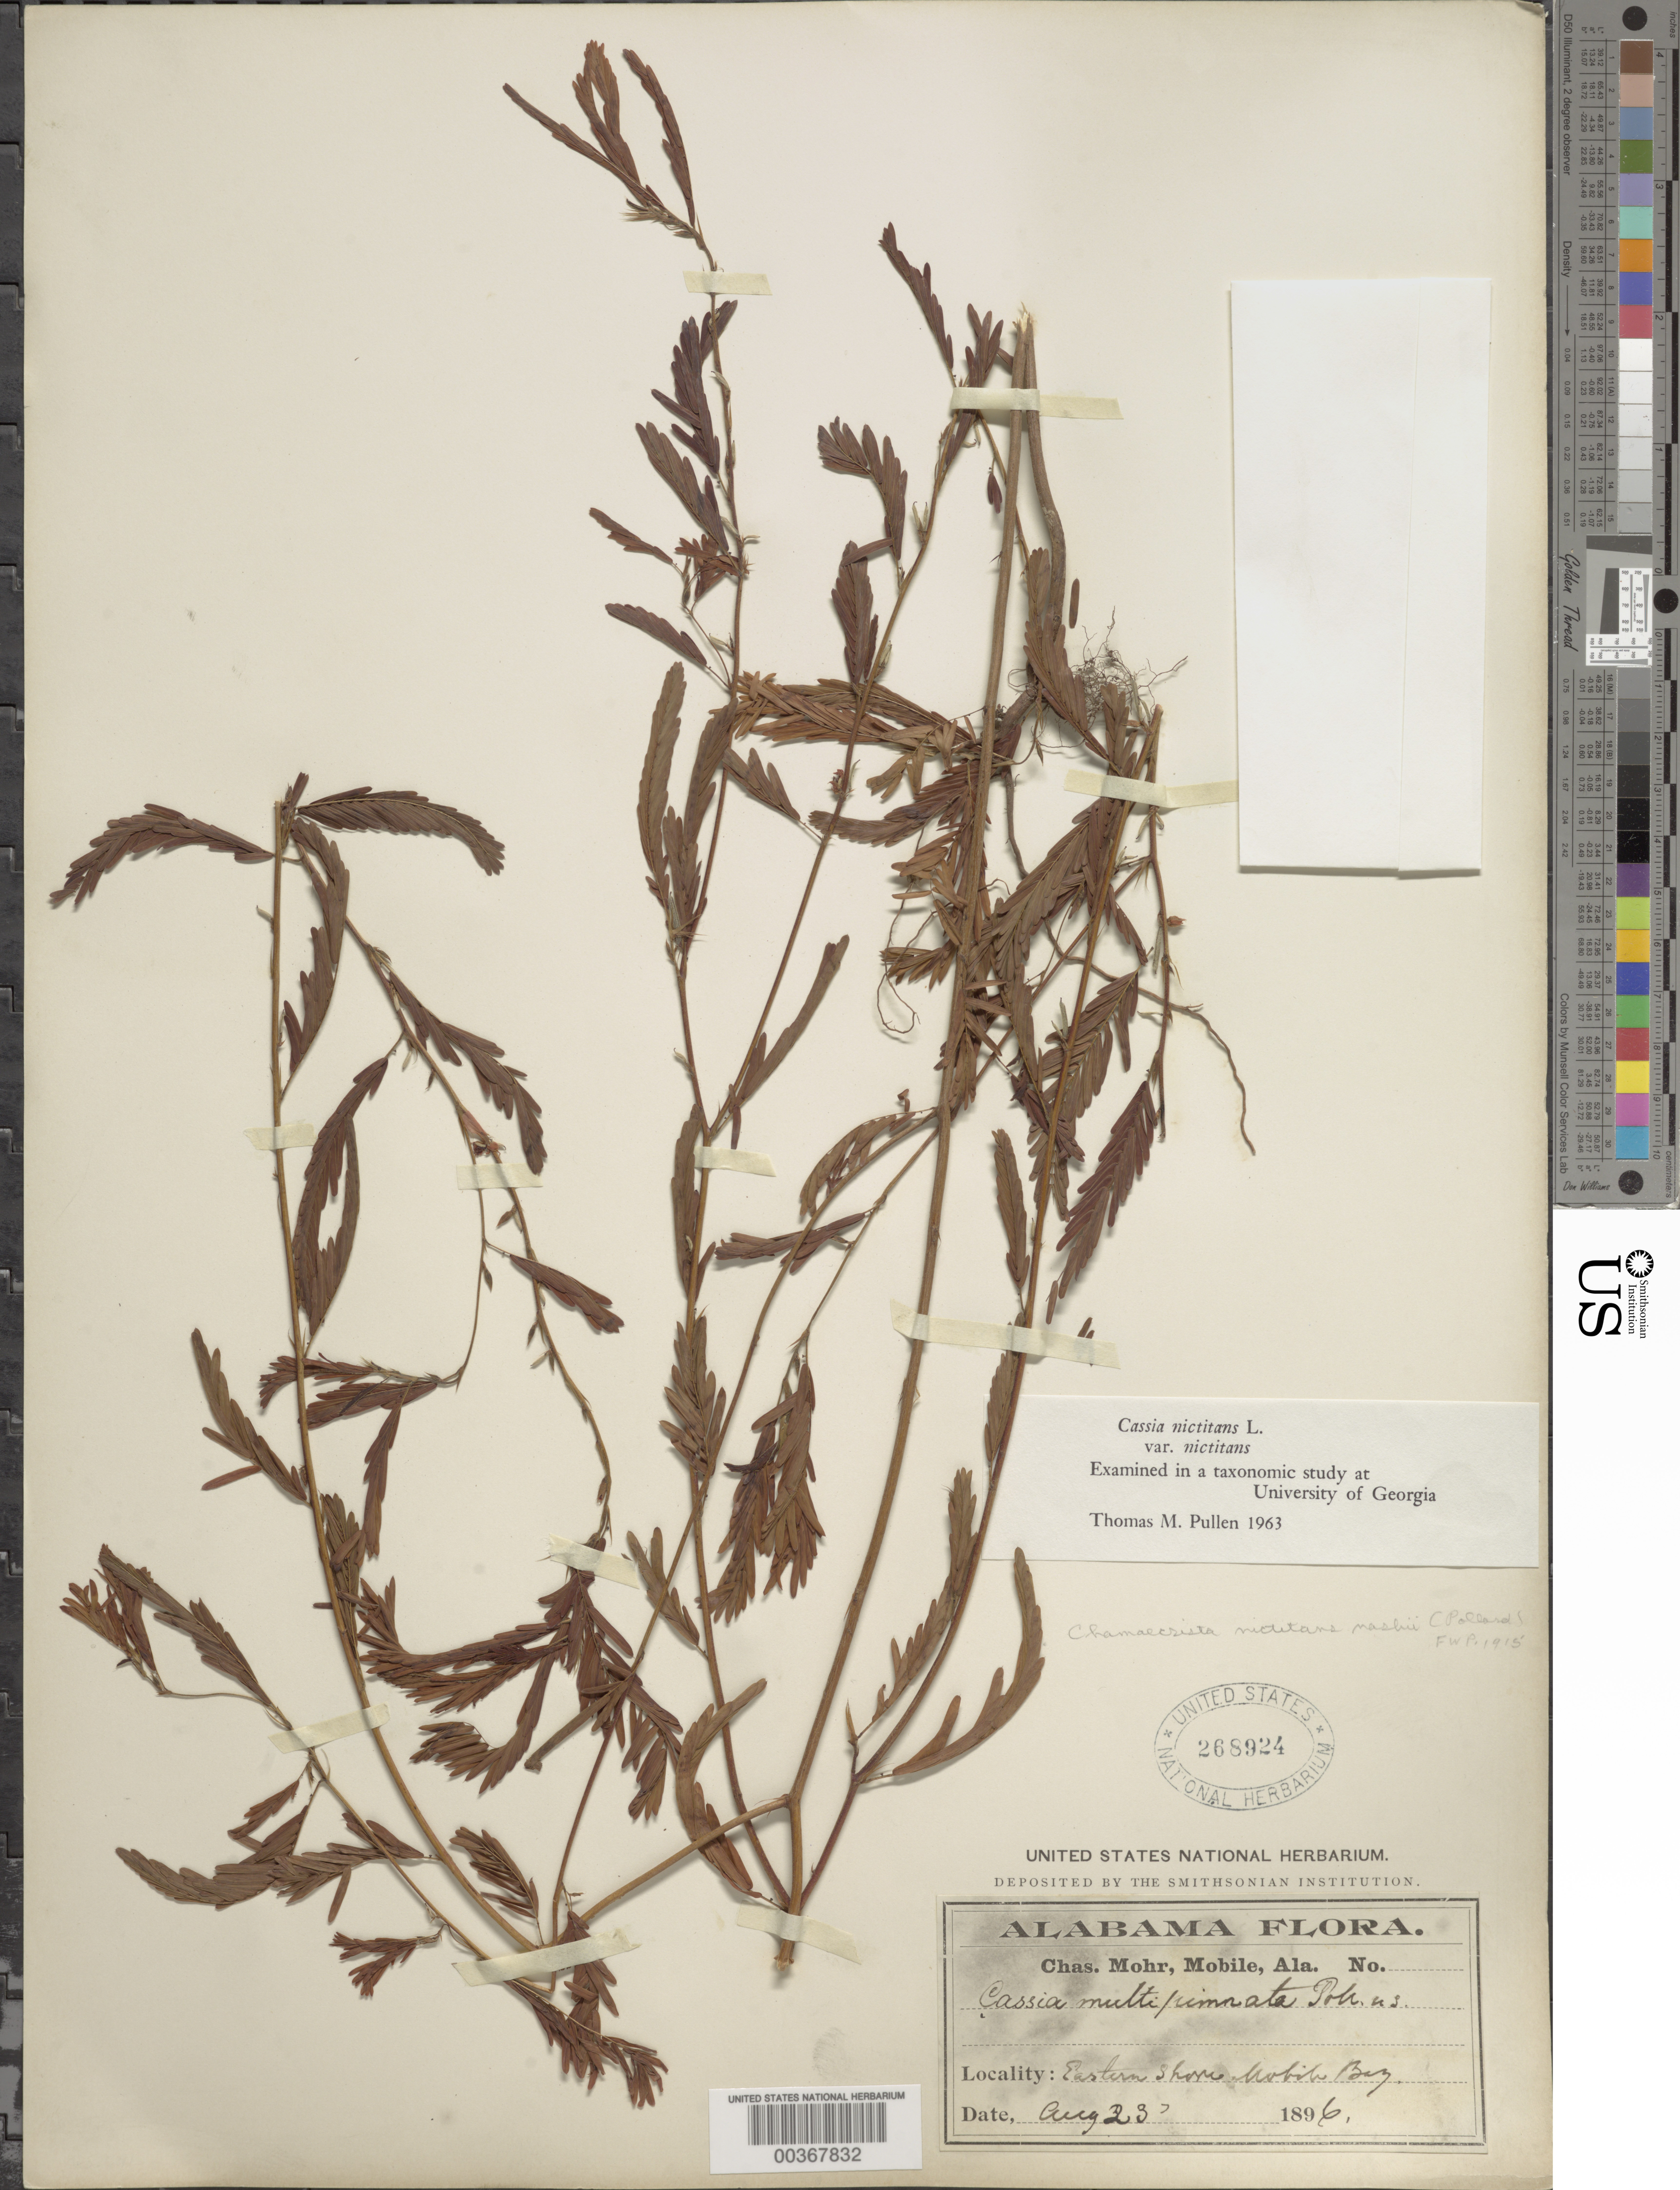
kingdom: Plantae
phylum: Tracheophyta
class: Magnoliopsida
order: Fabales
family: Fabaceae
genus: Chamaecrista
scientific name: Chamaecrista nictitans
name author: (L.) Moench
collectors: C. T. Mohr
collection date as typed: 23 Aug 1896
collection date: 1896-08-23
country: United States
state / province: Alabama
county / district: Baldwin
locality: Eastern shore, mobile bay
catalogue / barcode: US 268924